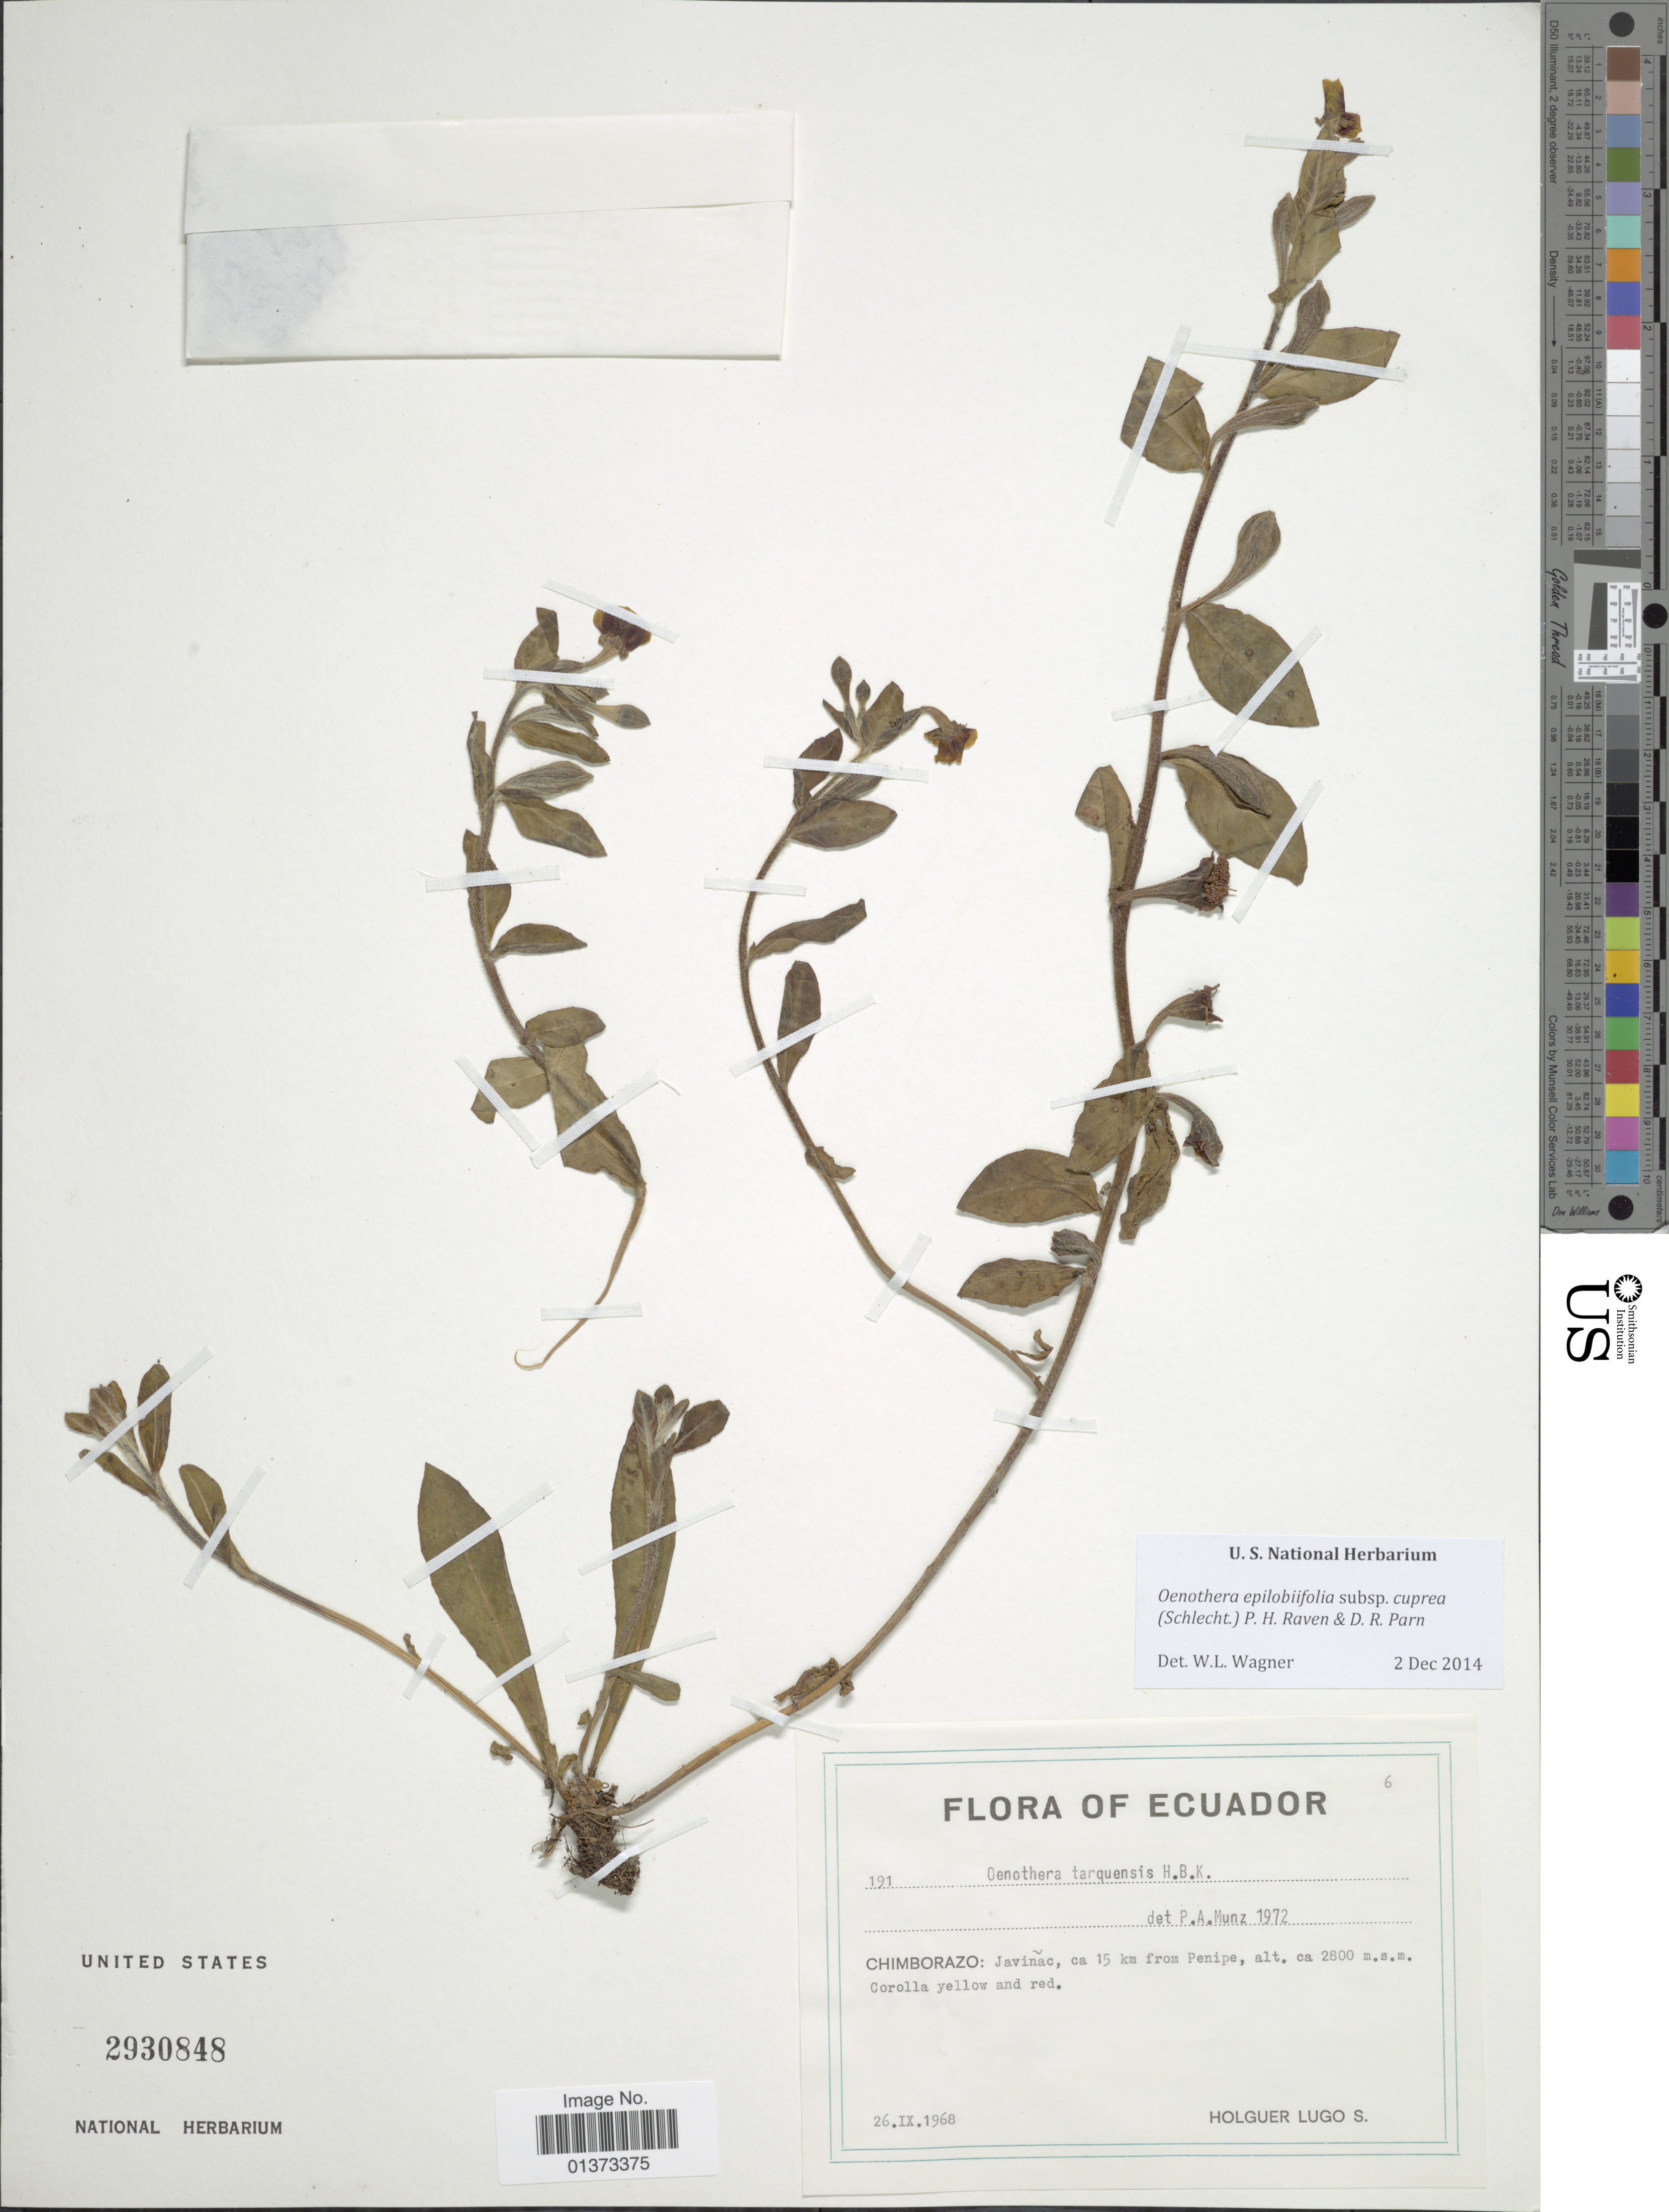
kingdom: Plantae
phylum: Tracheophyta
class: Magnoliopsida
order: Myrtales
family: Onagraceae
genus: Oenothera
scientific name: Oenothera epilobiifolia subsp. cuprea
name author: (Schltdl.) P.H. Raven & D.R. Parn.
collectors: H. Lugo S.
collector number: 191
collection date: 1968-09-26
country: Ecuador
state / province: Chimborazo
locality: Javinãc, ca 15 km from Penipe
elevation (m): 2800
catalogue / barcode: US 2930848